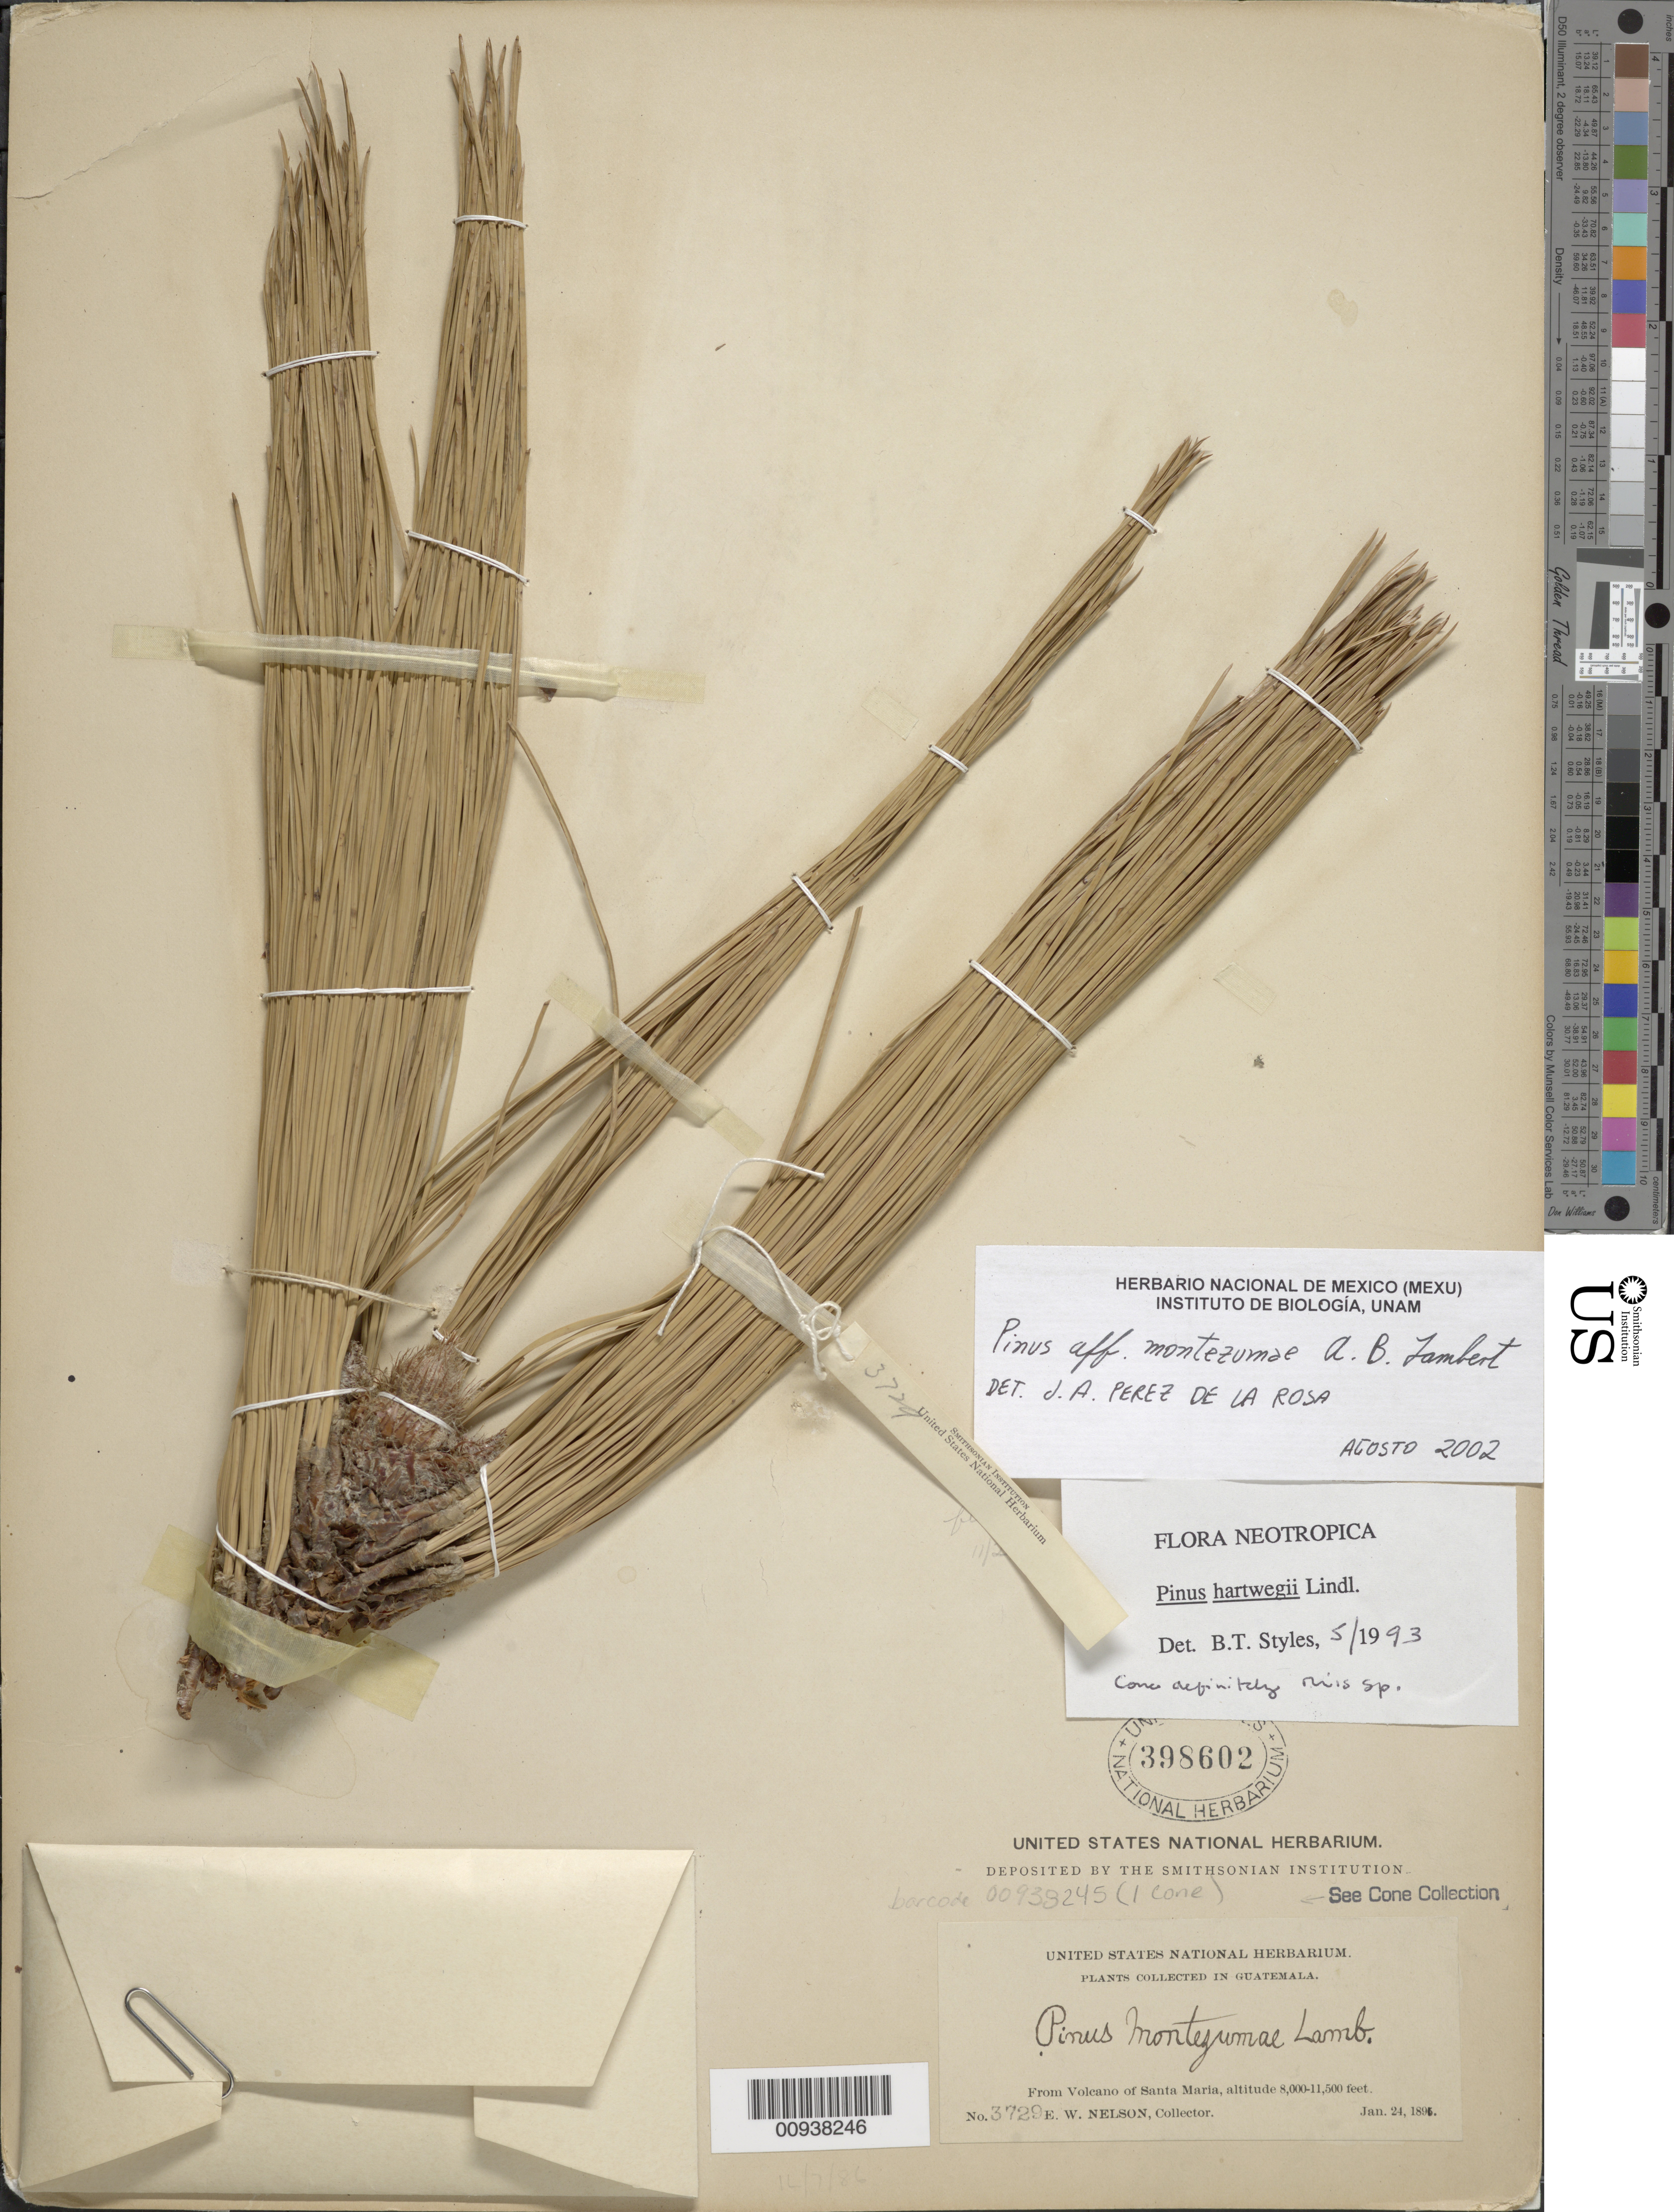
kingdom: Plantae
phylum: Tracheophyta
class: Pinopsida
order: Pinales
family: Pinaceae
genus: Pinus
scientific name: Pinus hartwegii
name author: Lindl.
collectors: E. W. Nelson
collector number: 3729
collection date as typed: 24 Jan 1896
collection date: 1896-01-24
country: Guatemala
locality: Volcano of Santa María.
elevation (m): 2438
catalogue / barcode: US 398602